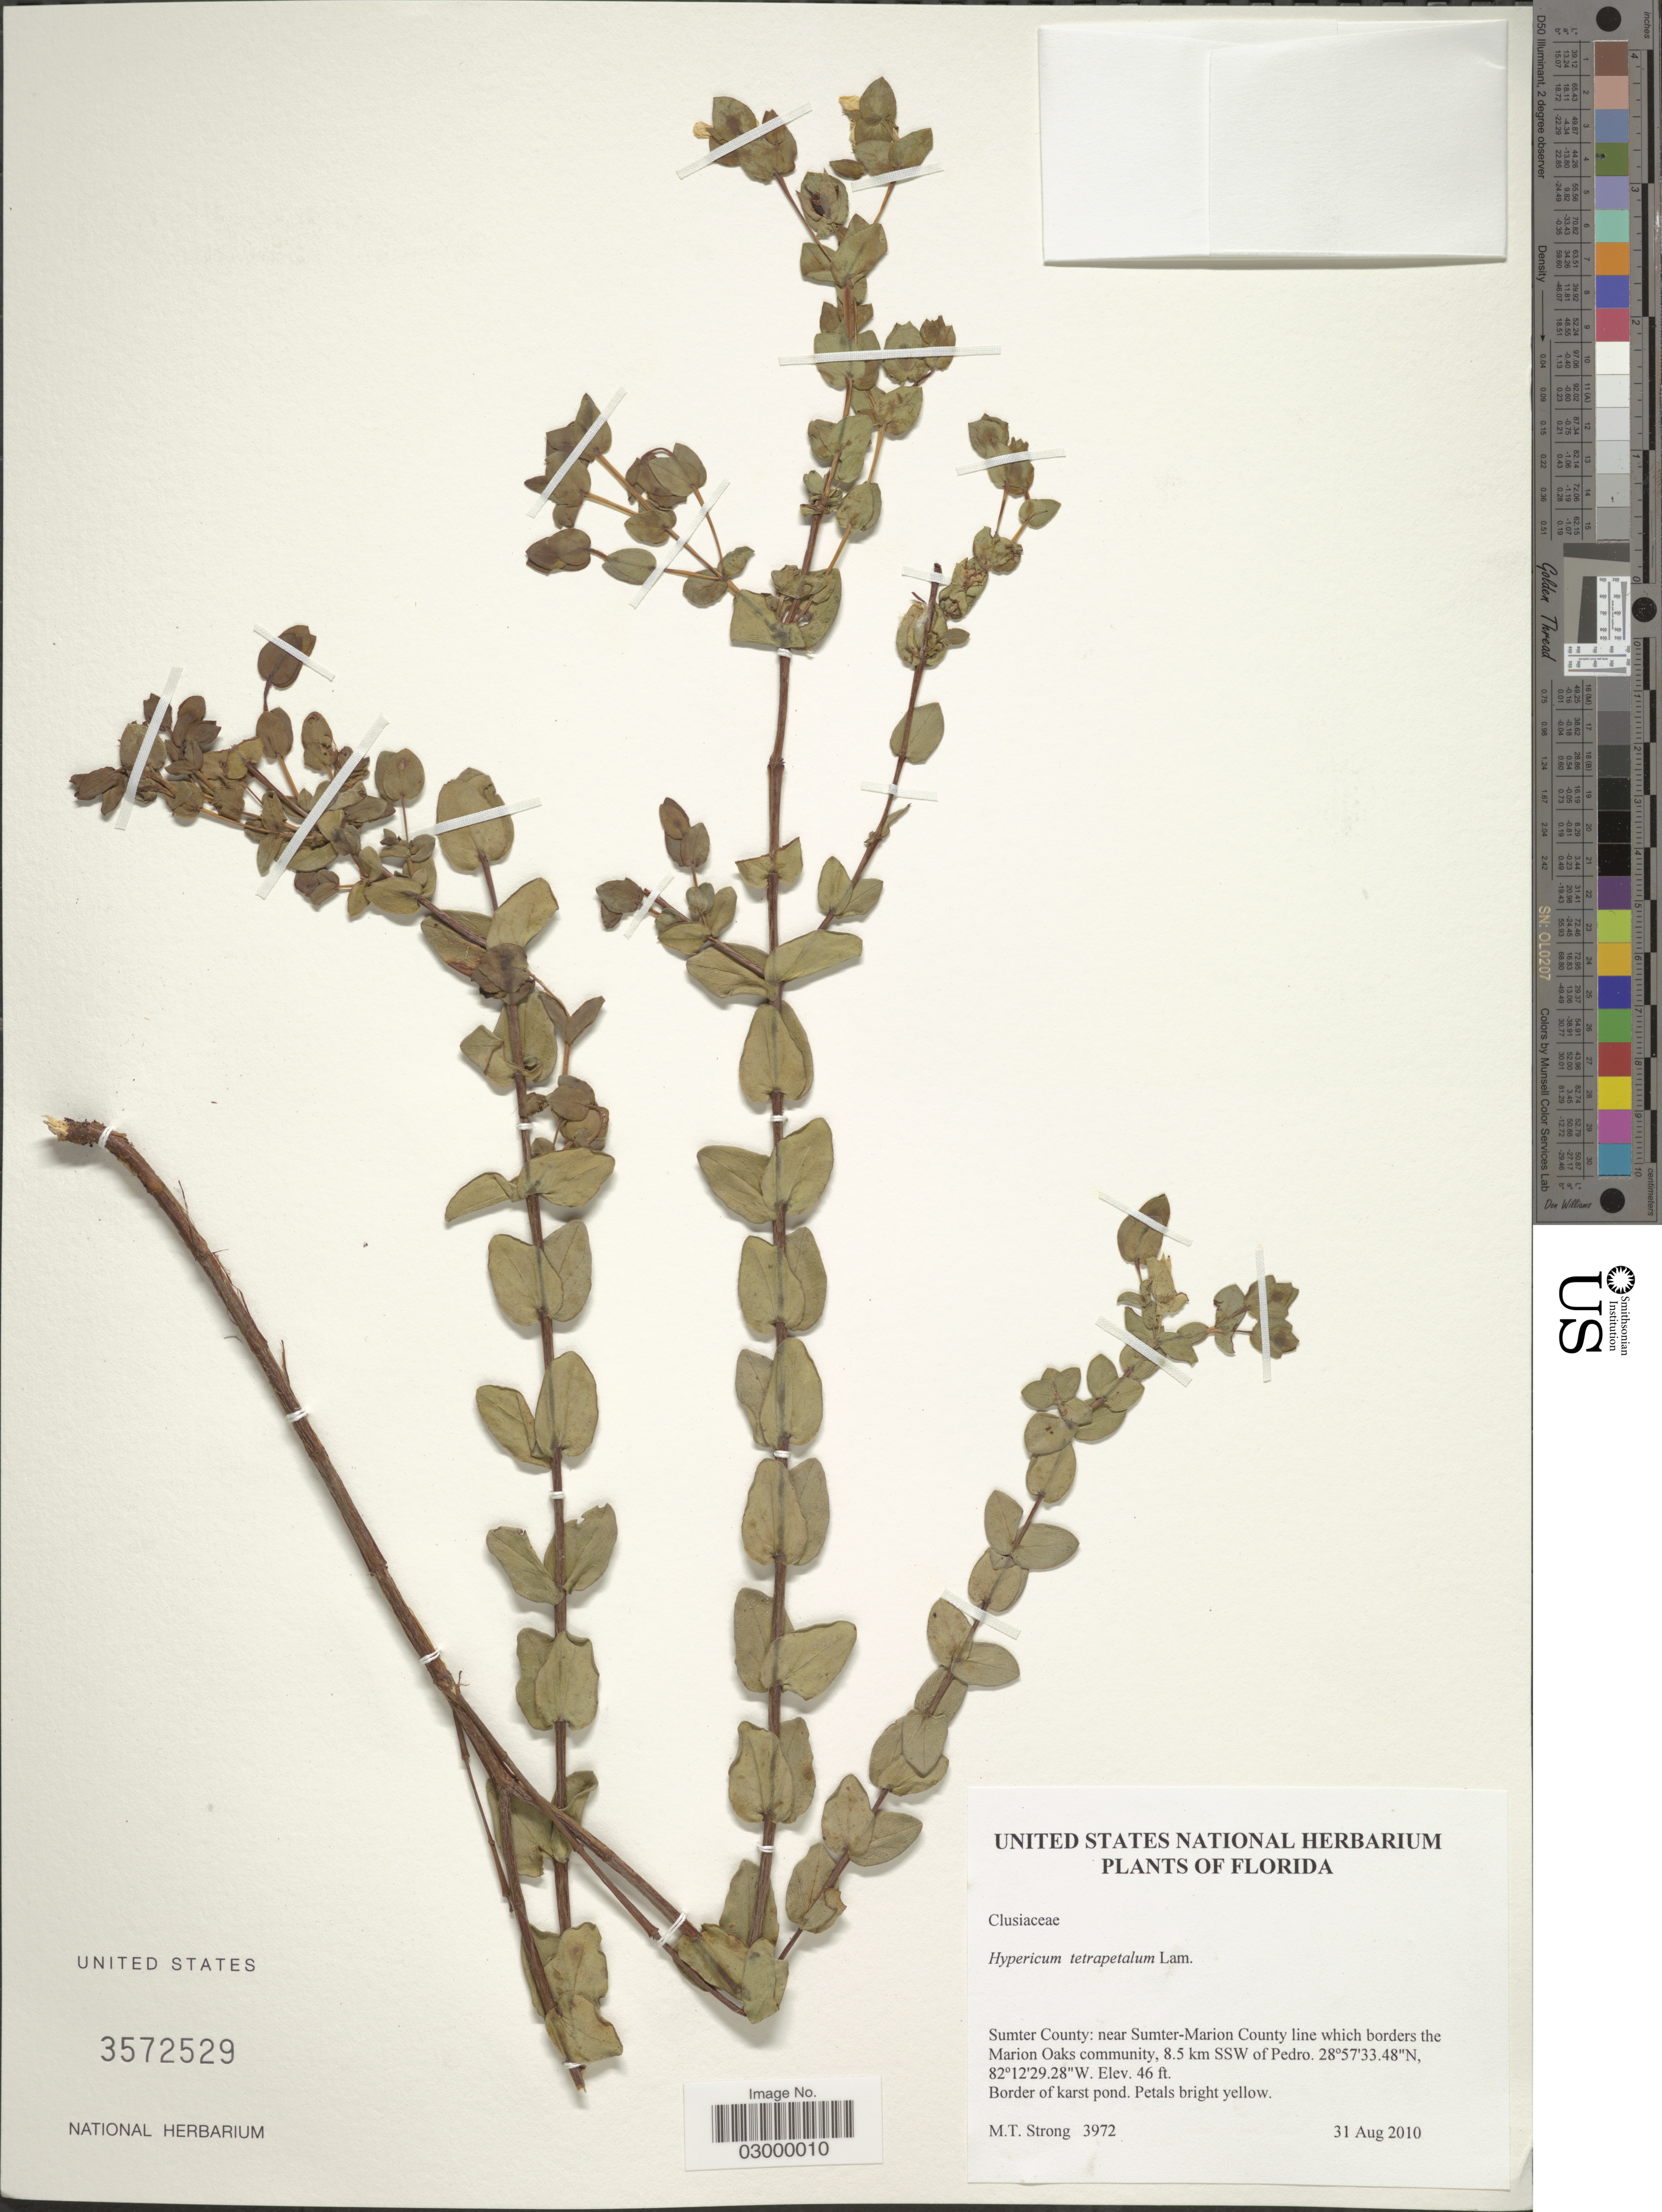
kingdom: Plantae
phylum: Tracheophyta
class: Magnoliopsida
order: Malpighiales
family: Hypericaceae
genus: Hypericum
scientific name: Hypericum tetrapetalum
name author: Lam.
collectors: M. T. Strong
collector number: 3972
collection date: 2010-08-31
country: United States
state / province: Florida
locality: Sumter County: near Sumter-Marion County line which borders the Marion Oaks community, 8.5 km SSW of Pedro.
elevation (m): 14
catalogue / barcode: US 3572529